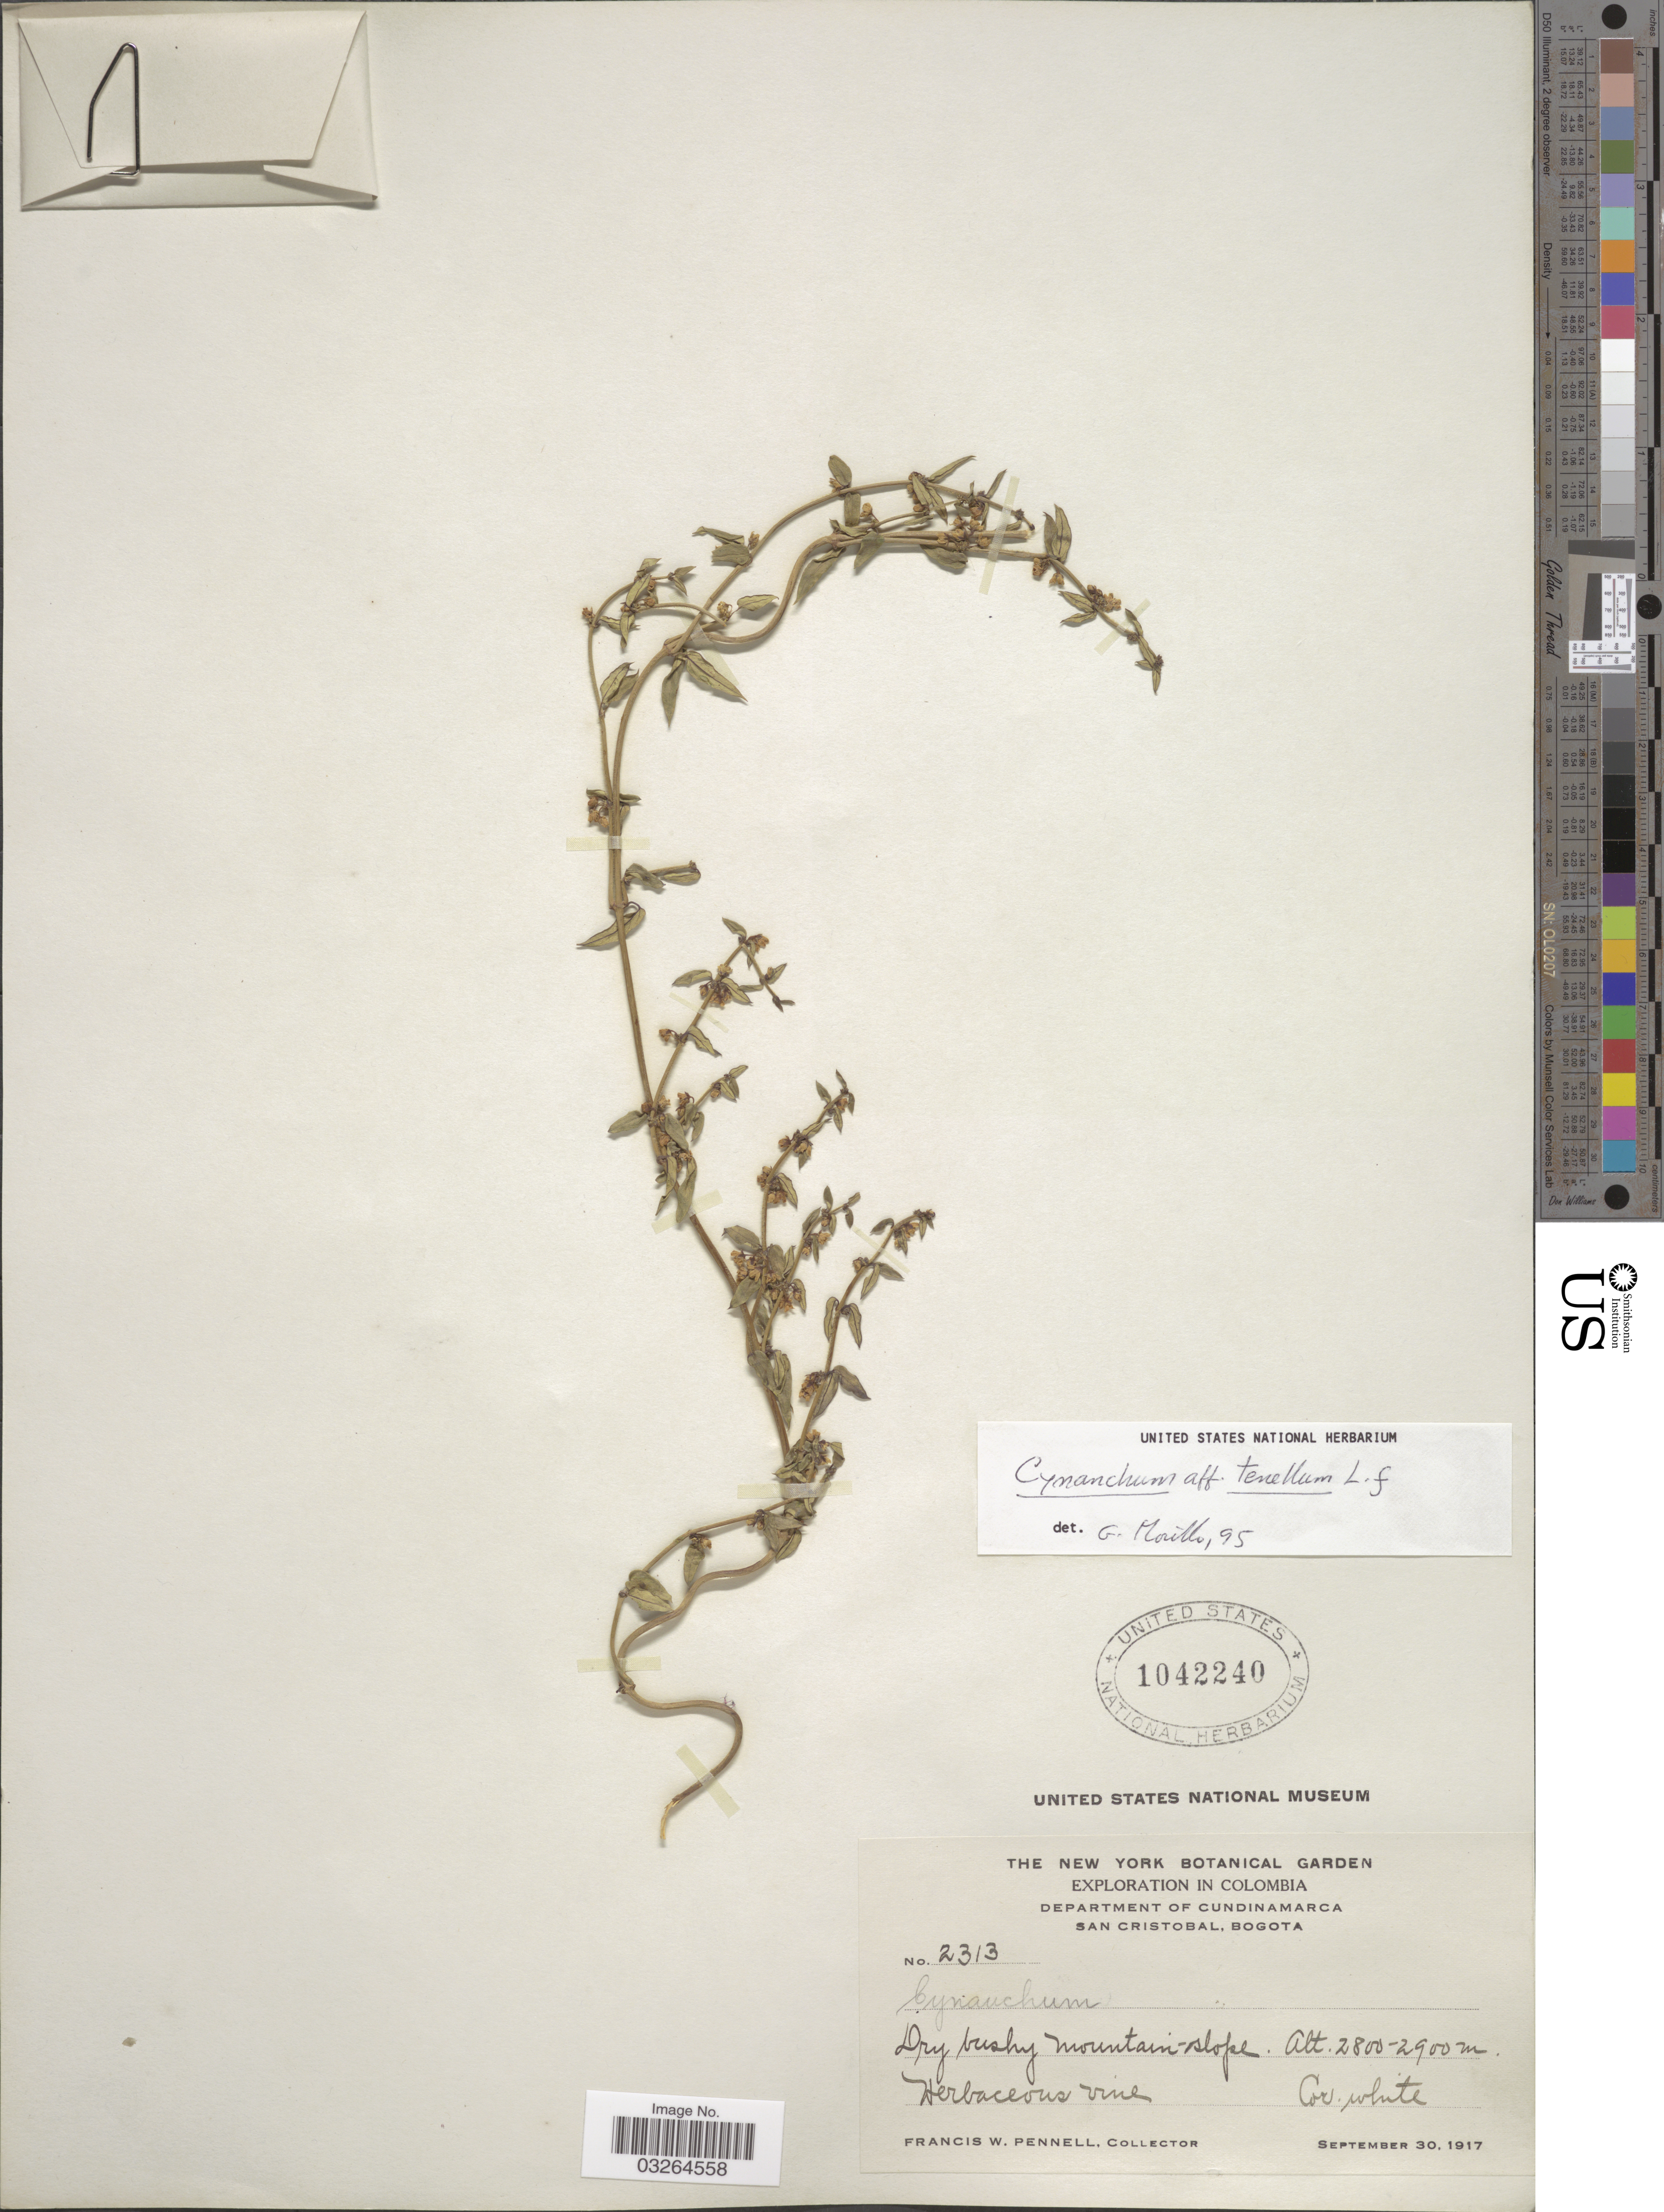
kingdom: Plantae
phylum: Tracheophyta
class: Magnoliopsida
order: Gentianales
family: Apocynaceae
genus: Scyphostelma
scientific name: Scyphostelma tenellum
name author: (L. f.) Liede & Meve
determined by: Liede-Schumann, Sigrid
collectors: F. W. Pennell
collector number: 2313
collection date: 1917-09-30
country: Colombia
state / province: Cundinamarca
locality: Department of Cundinamarca. San Cristobal, Bogota.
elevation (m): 2800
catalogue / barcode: US 1042240